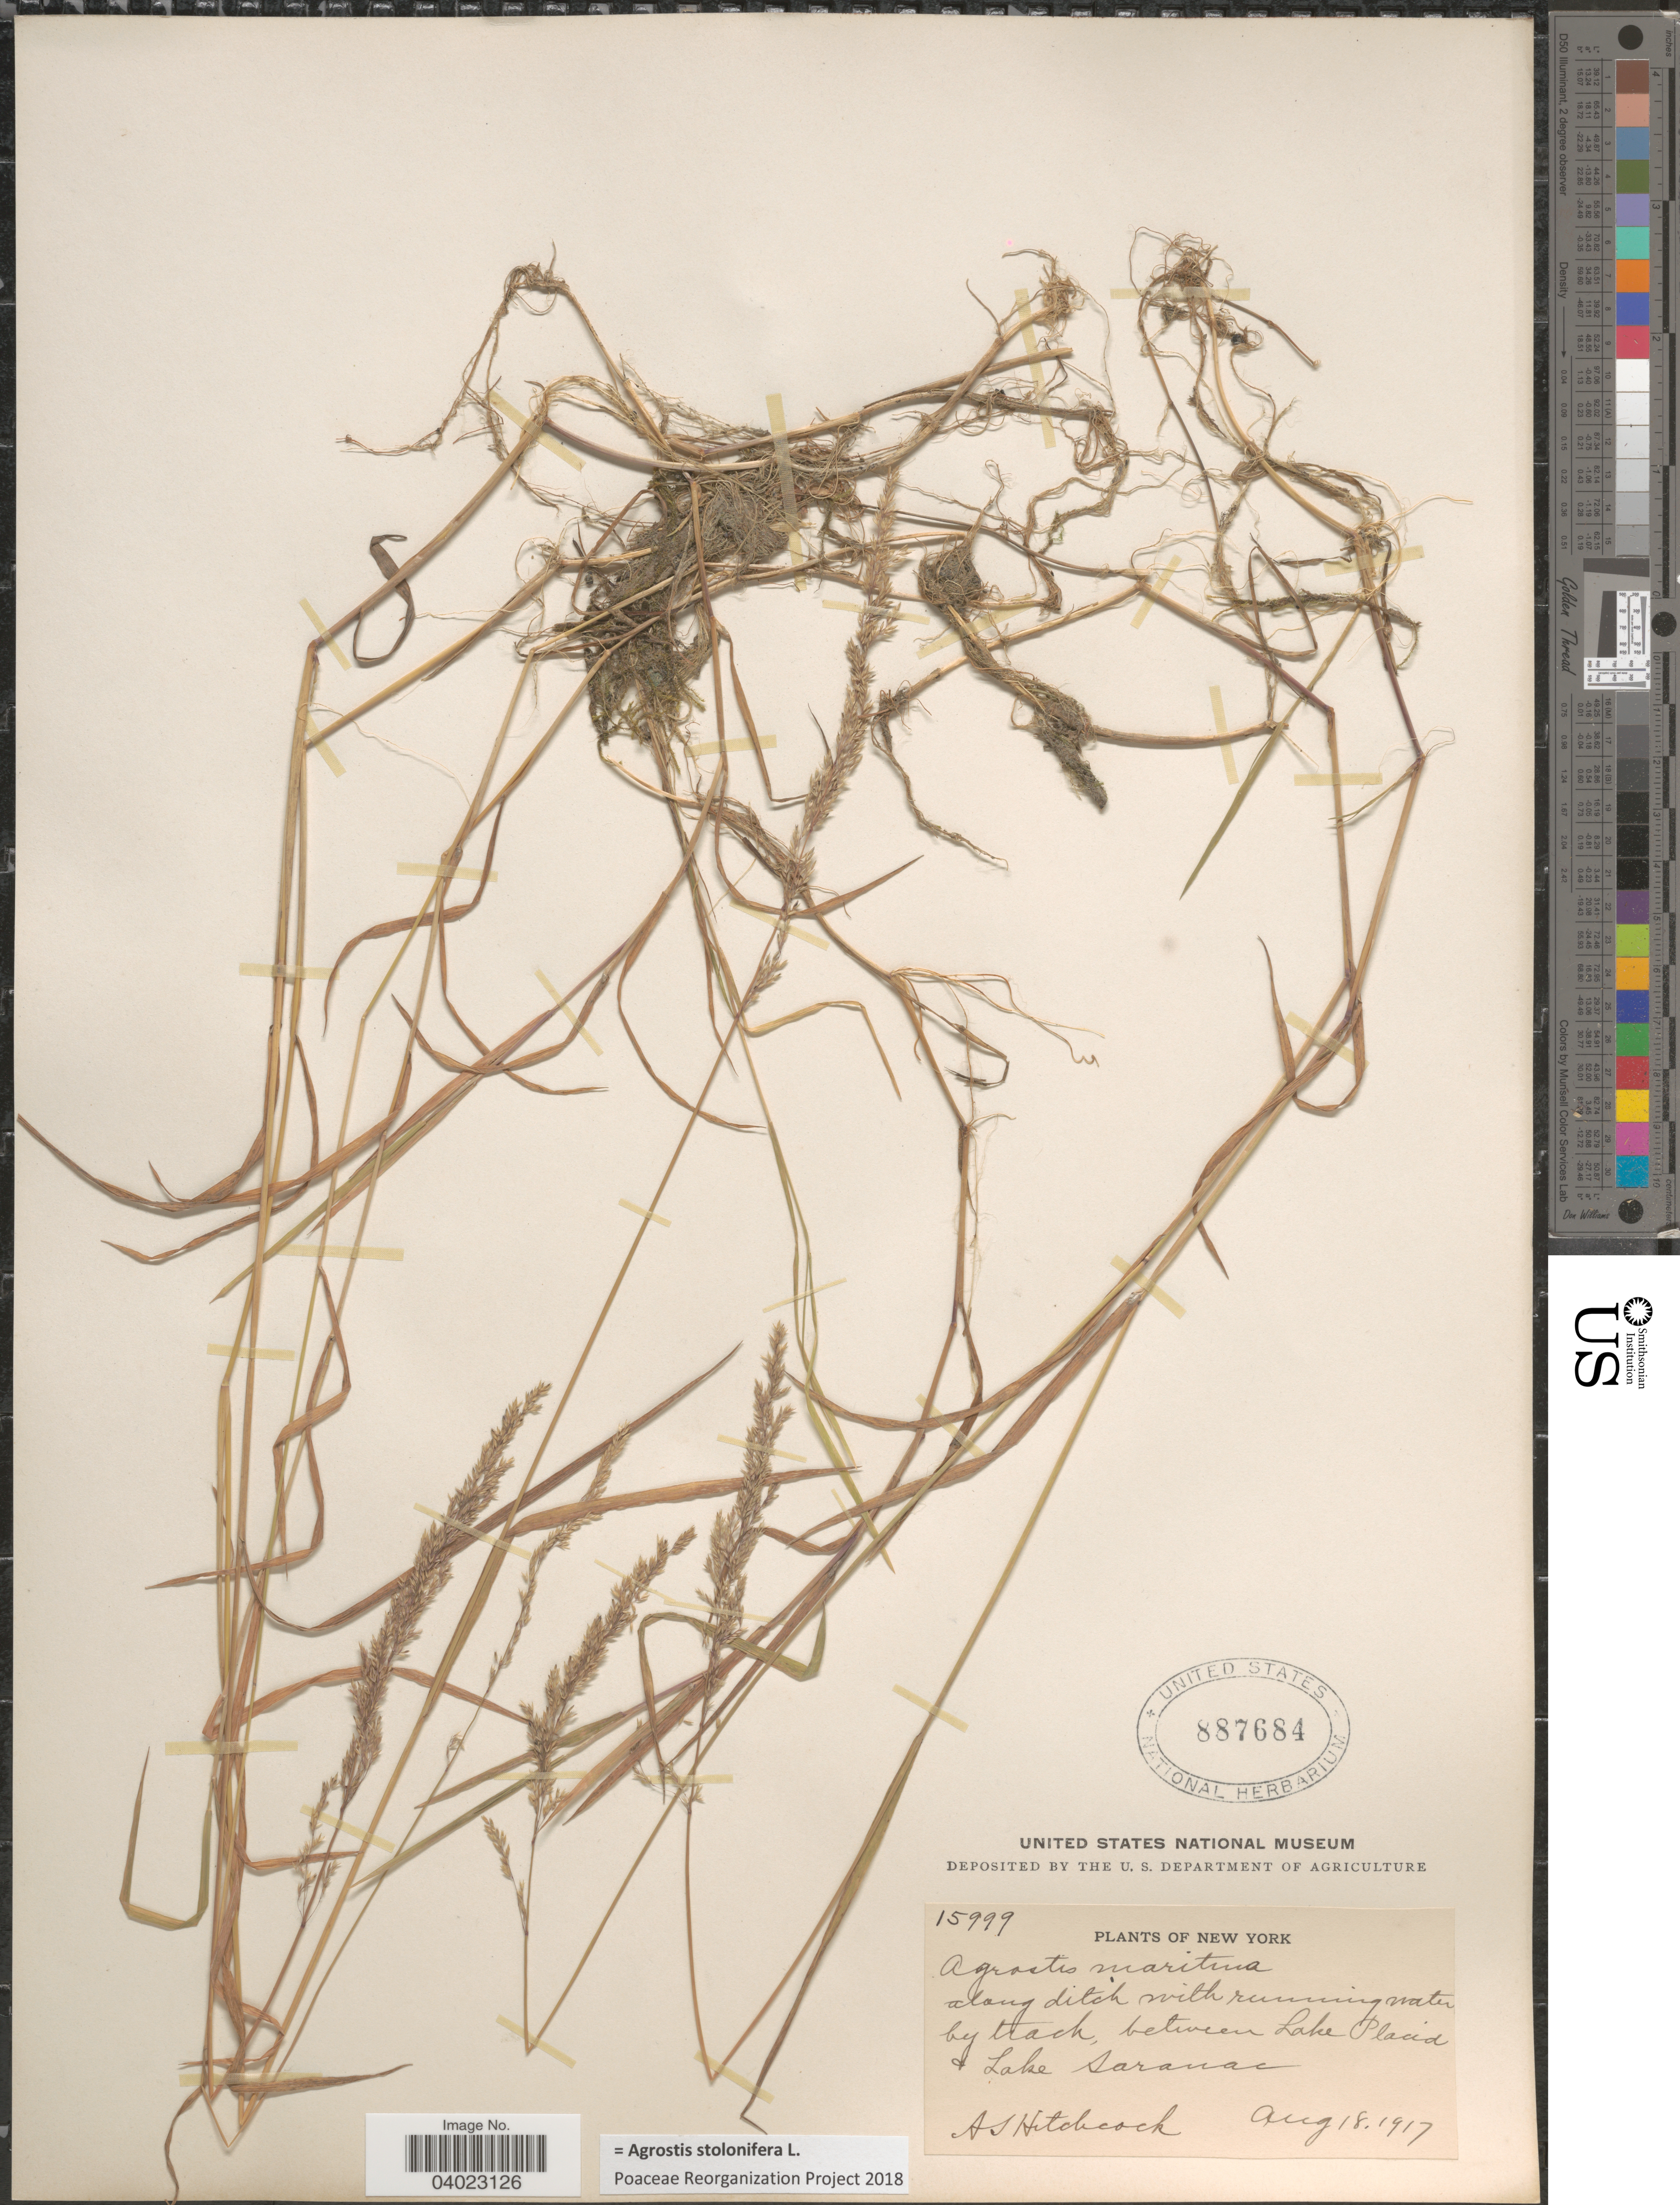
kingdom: Plantae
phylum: Tracheophyta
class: Liliopsida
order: Poales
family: Poaceae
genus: Agrostis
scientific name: Agrostis stolonifera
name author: L.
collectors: A. S. Hitchcock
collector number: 15999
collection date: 1917-08-18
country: United States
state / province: New York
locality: Along ditch with running water by track, between Lake Placid & Lake Saranac.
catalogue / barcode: US 887684